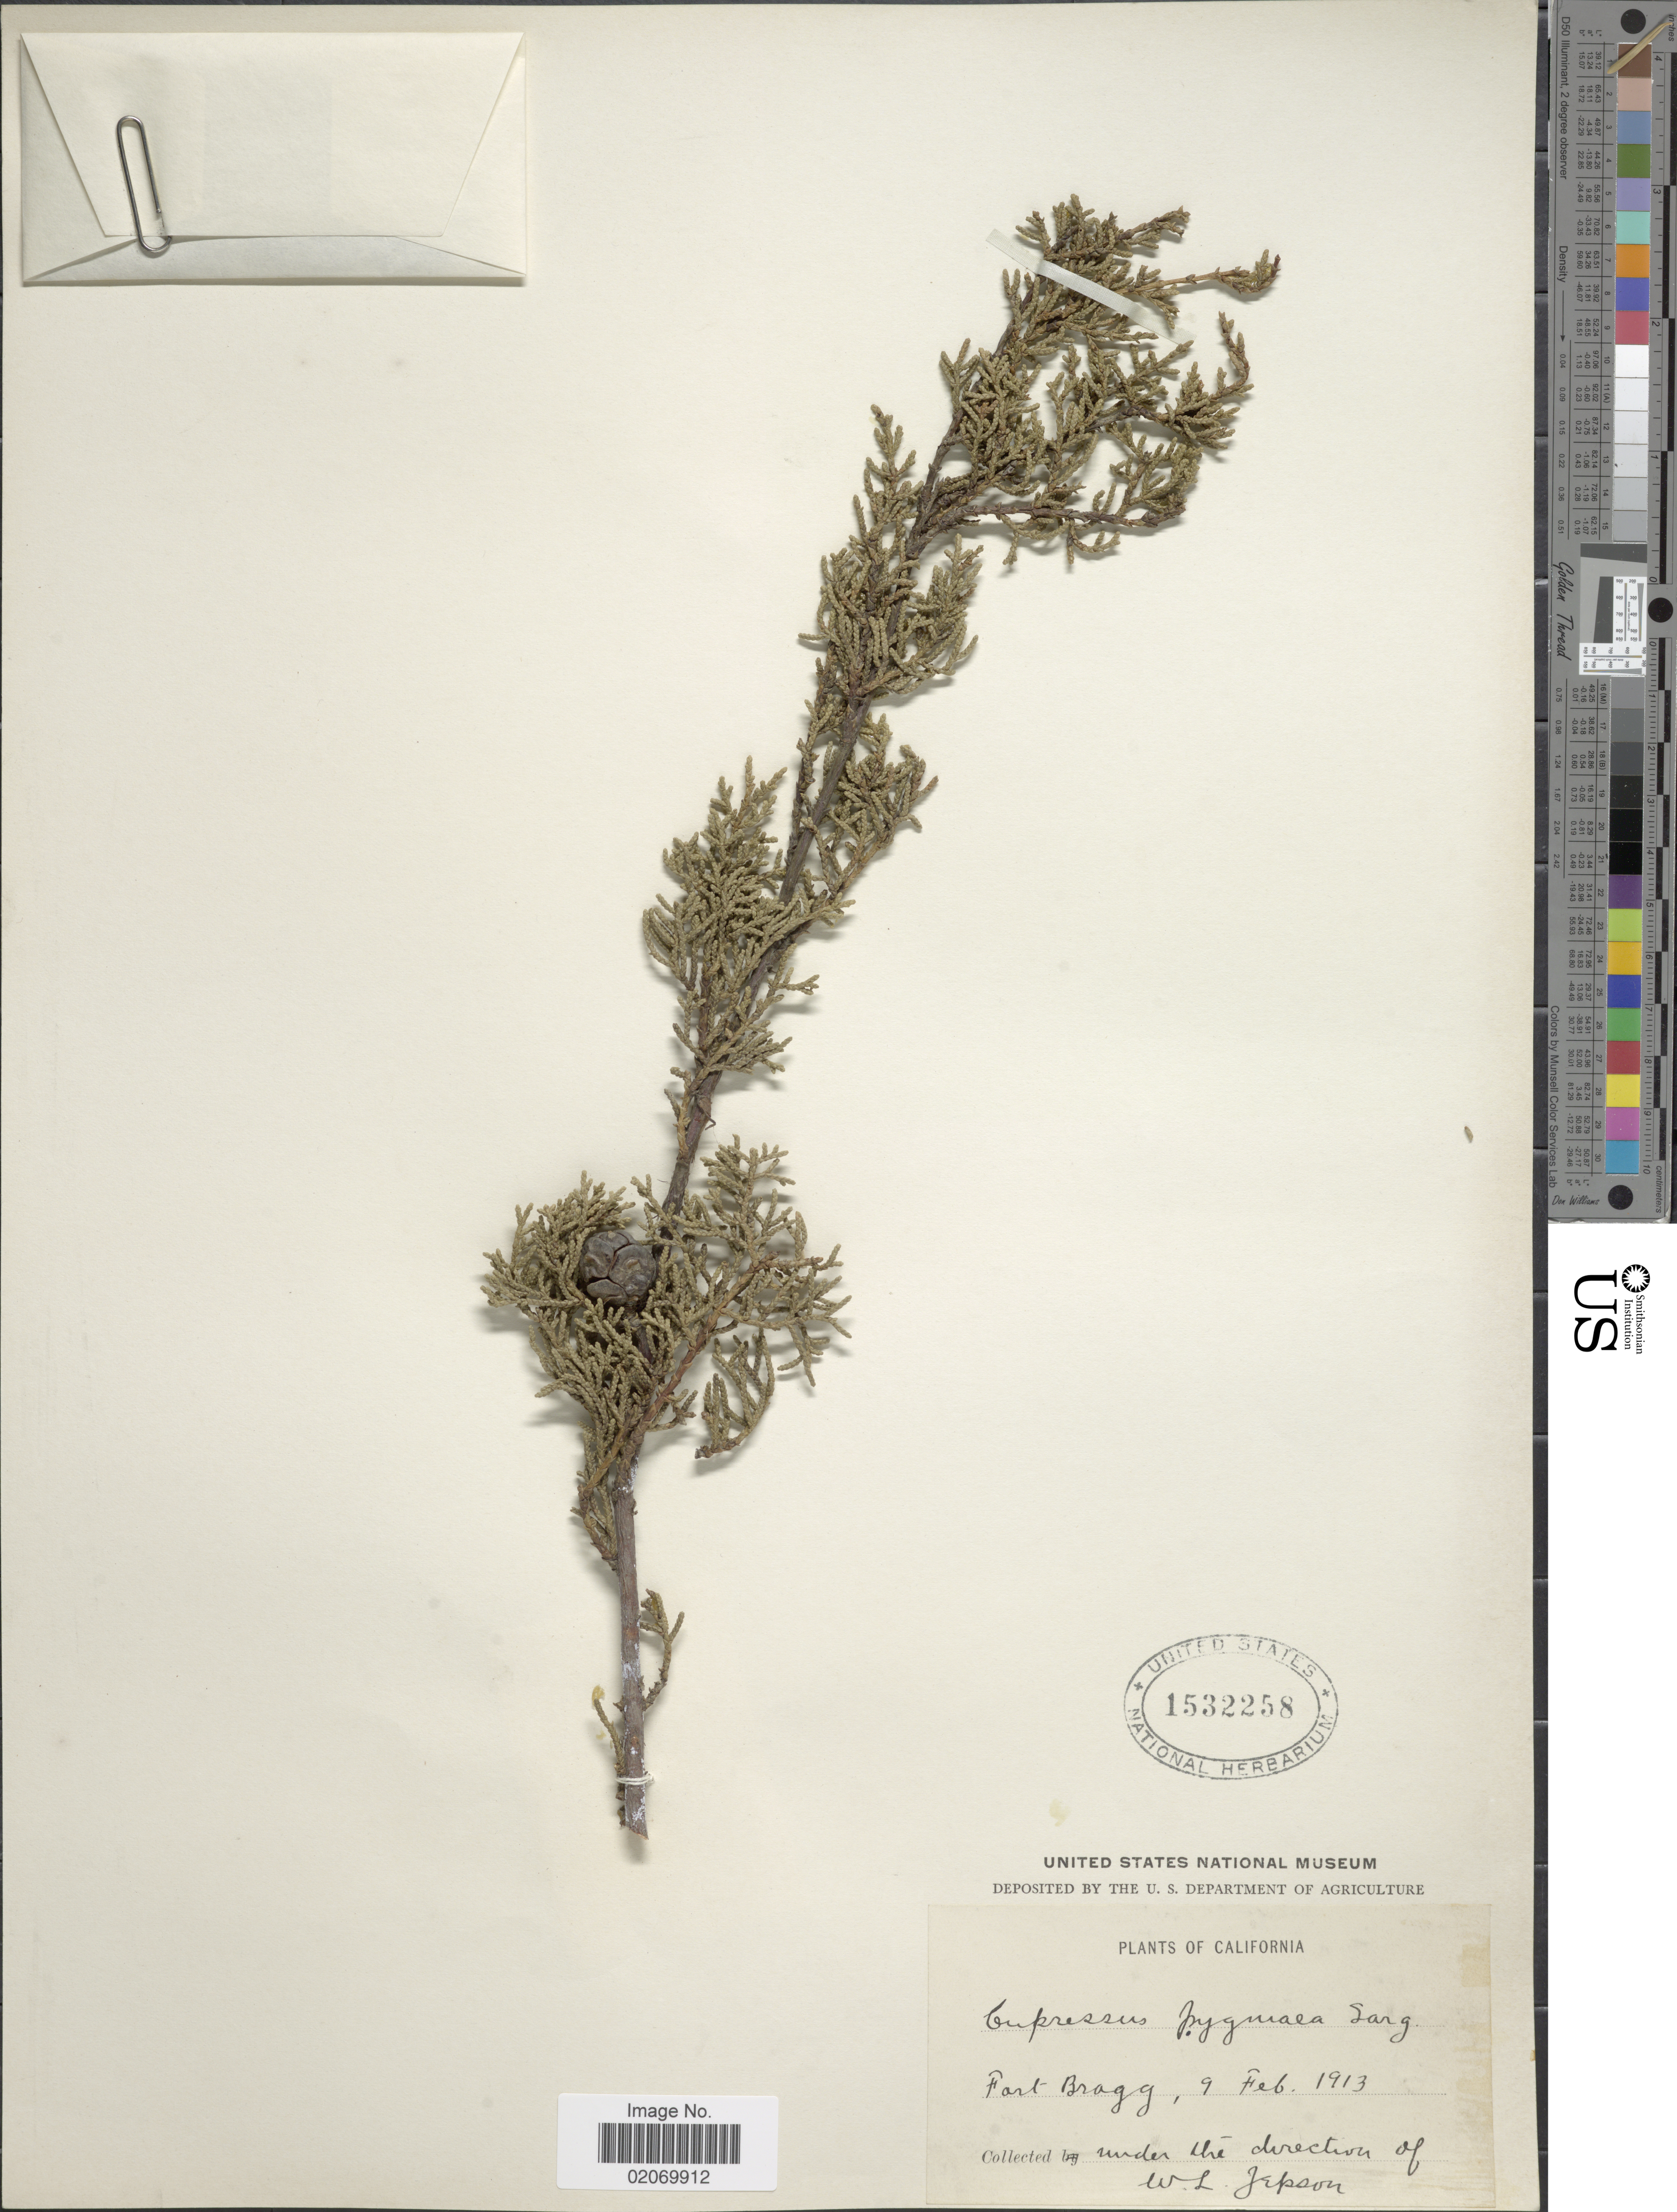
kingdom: Plantae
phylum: Tracheophyta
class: Pinopsida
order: Pinales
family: Cupressaceae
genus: Hesperocyparis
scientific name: Hesperocyparis pygmaea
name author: (Lemmon) Bartel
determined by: (US) Smithsonian Institution - National Museum of Natural History - Department of Botany (UNITED STATES)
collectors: W. L. Jepson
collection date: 1913-02-09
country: United States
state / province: California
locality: Fort Bragg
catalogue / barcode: US 1532258